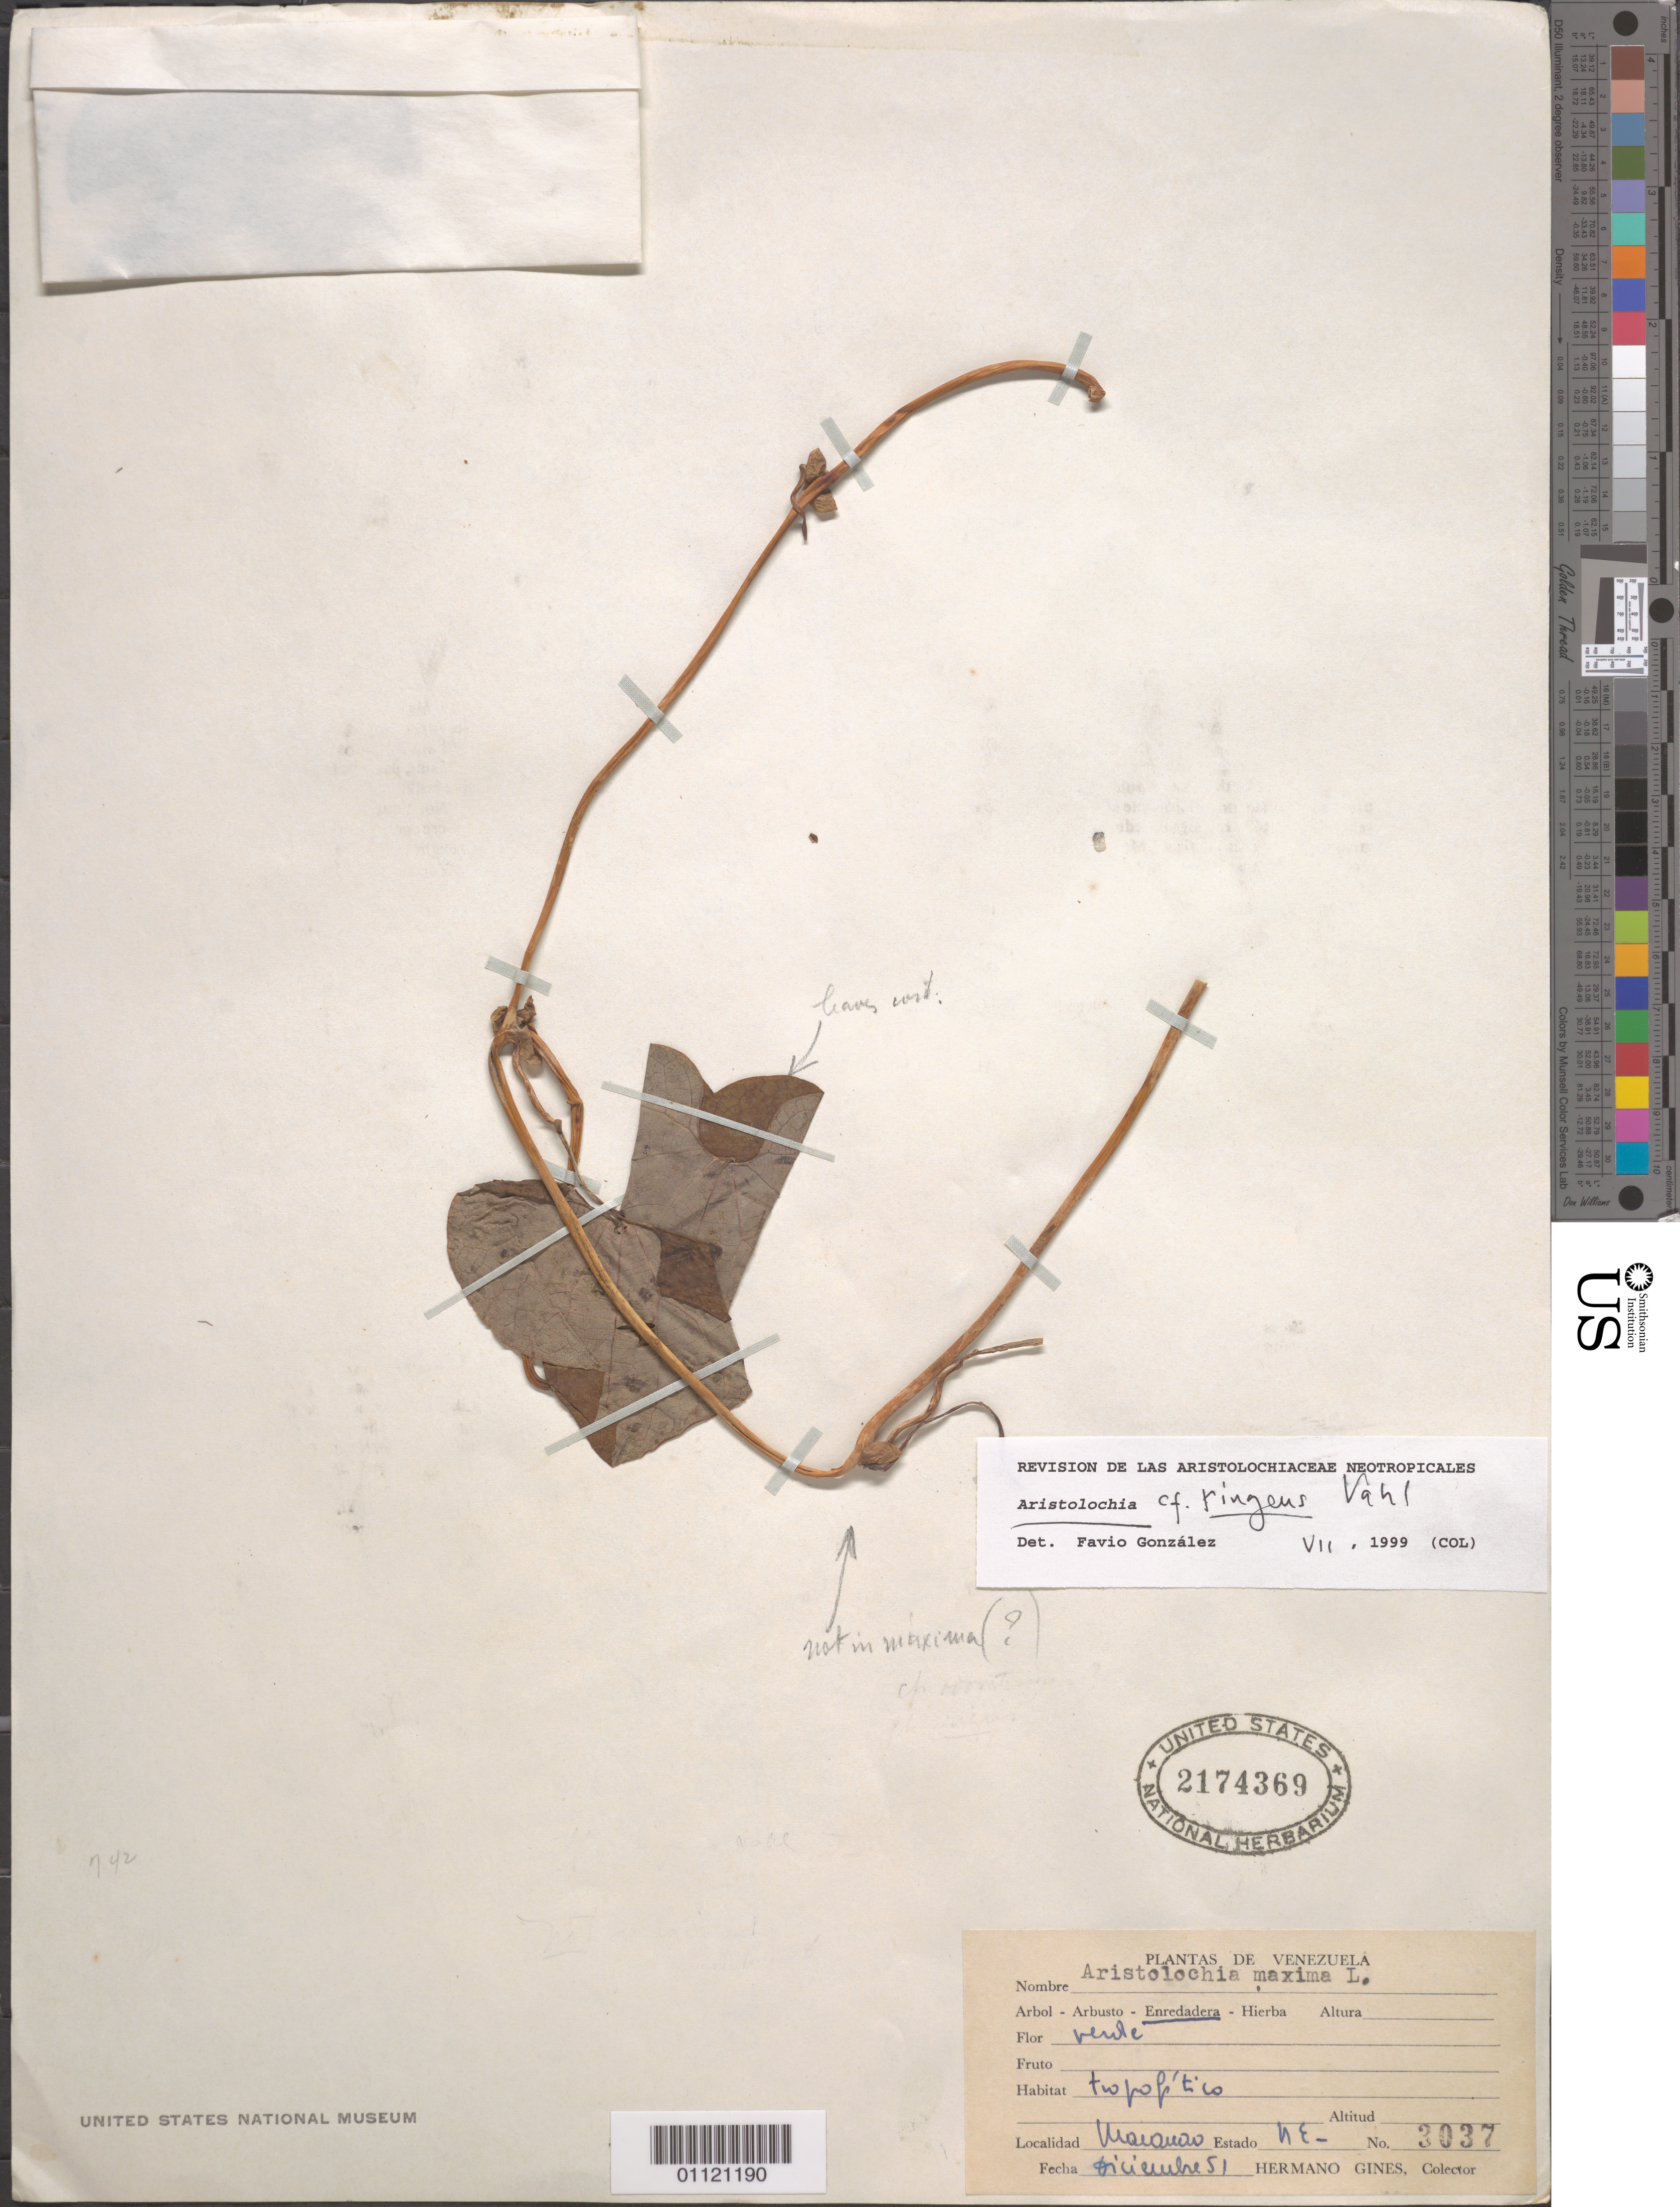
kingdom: Plantae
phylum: Tracheophyta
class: Magnoliopsida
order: Piperales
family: Aristolochiaceae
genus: Aristolochia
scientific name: Aristolochia ringens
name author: Vahl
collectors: Bro. Gines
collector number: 3037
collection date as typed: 01 Dec 1951 to 31 Dec 1951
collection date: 1951-12-01/1951-12-31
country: Venezuela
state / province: Nueva Esparta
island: Margarita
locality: Macanao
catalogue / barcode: US 2174369